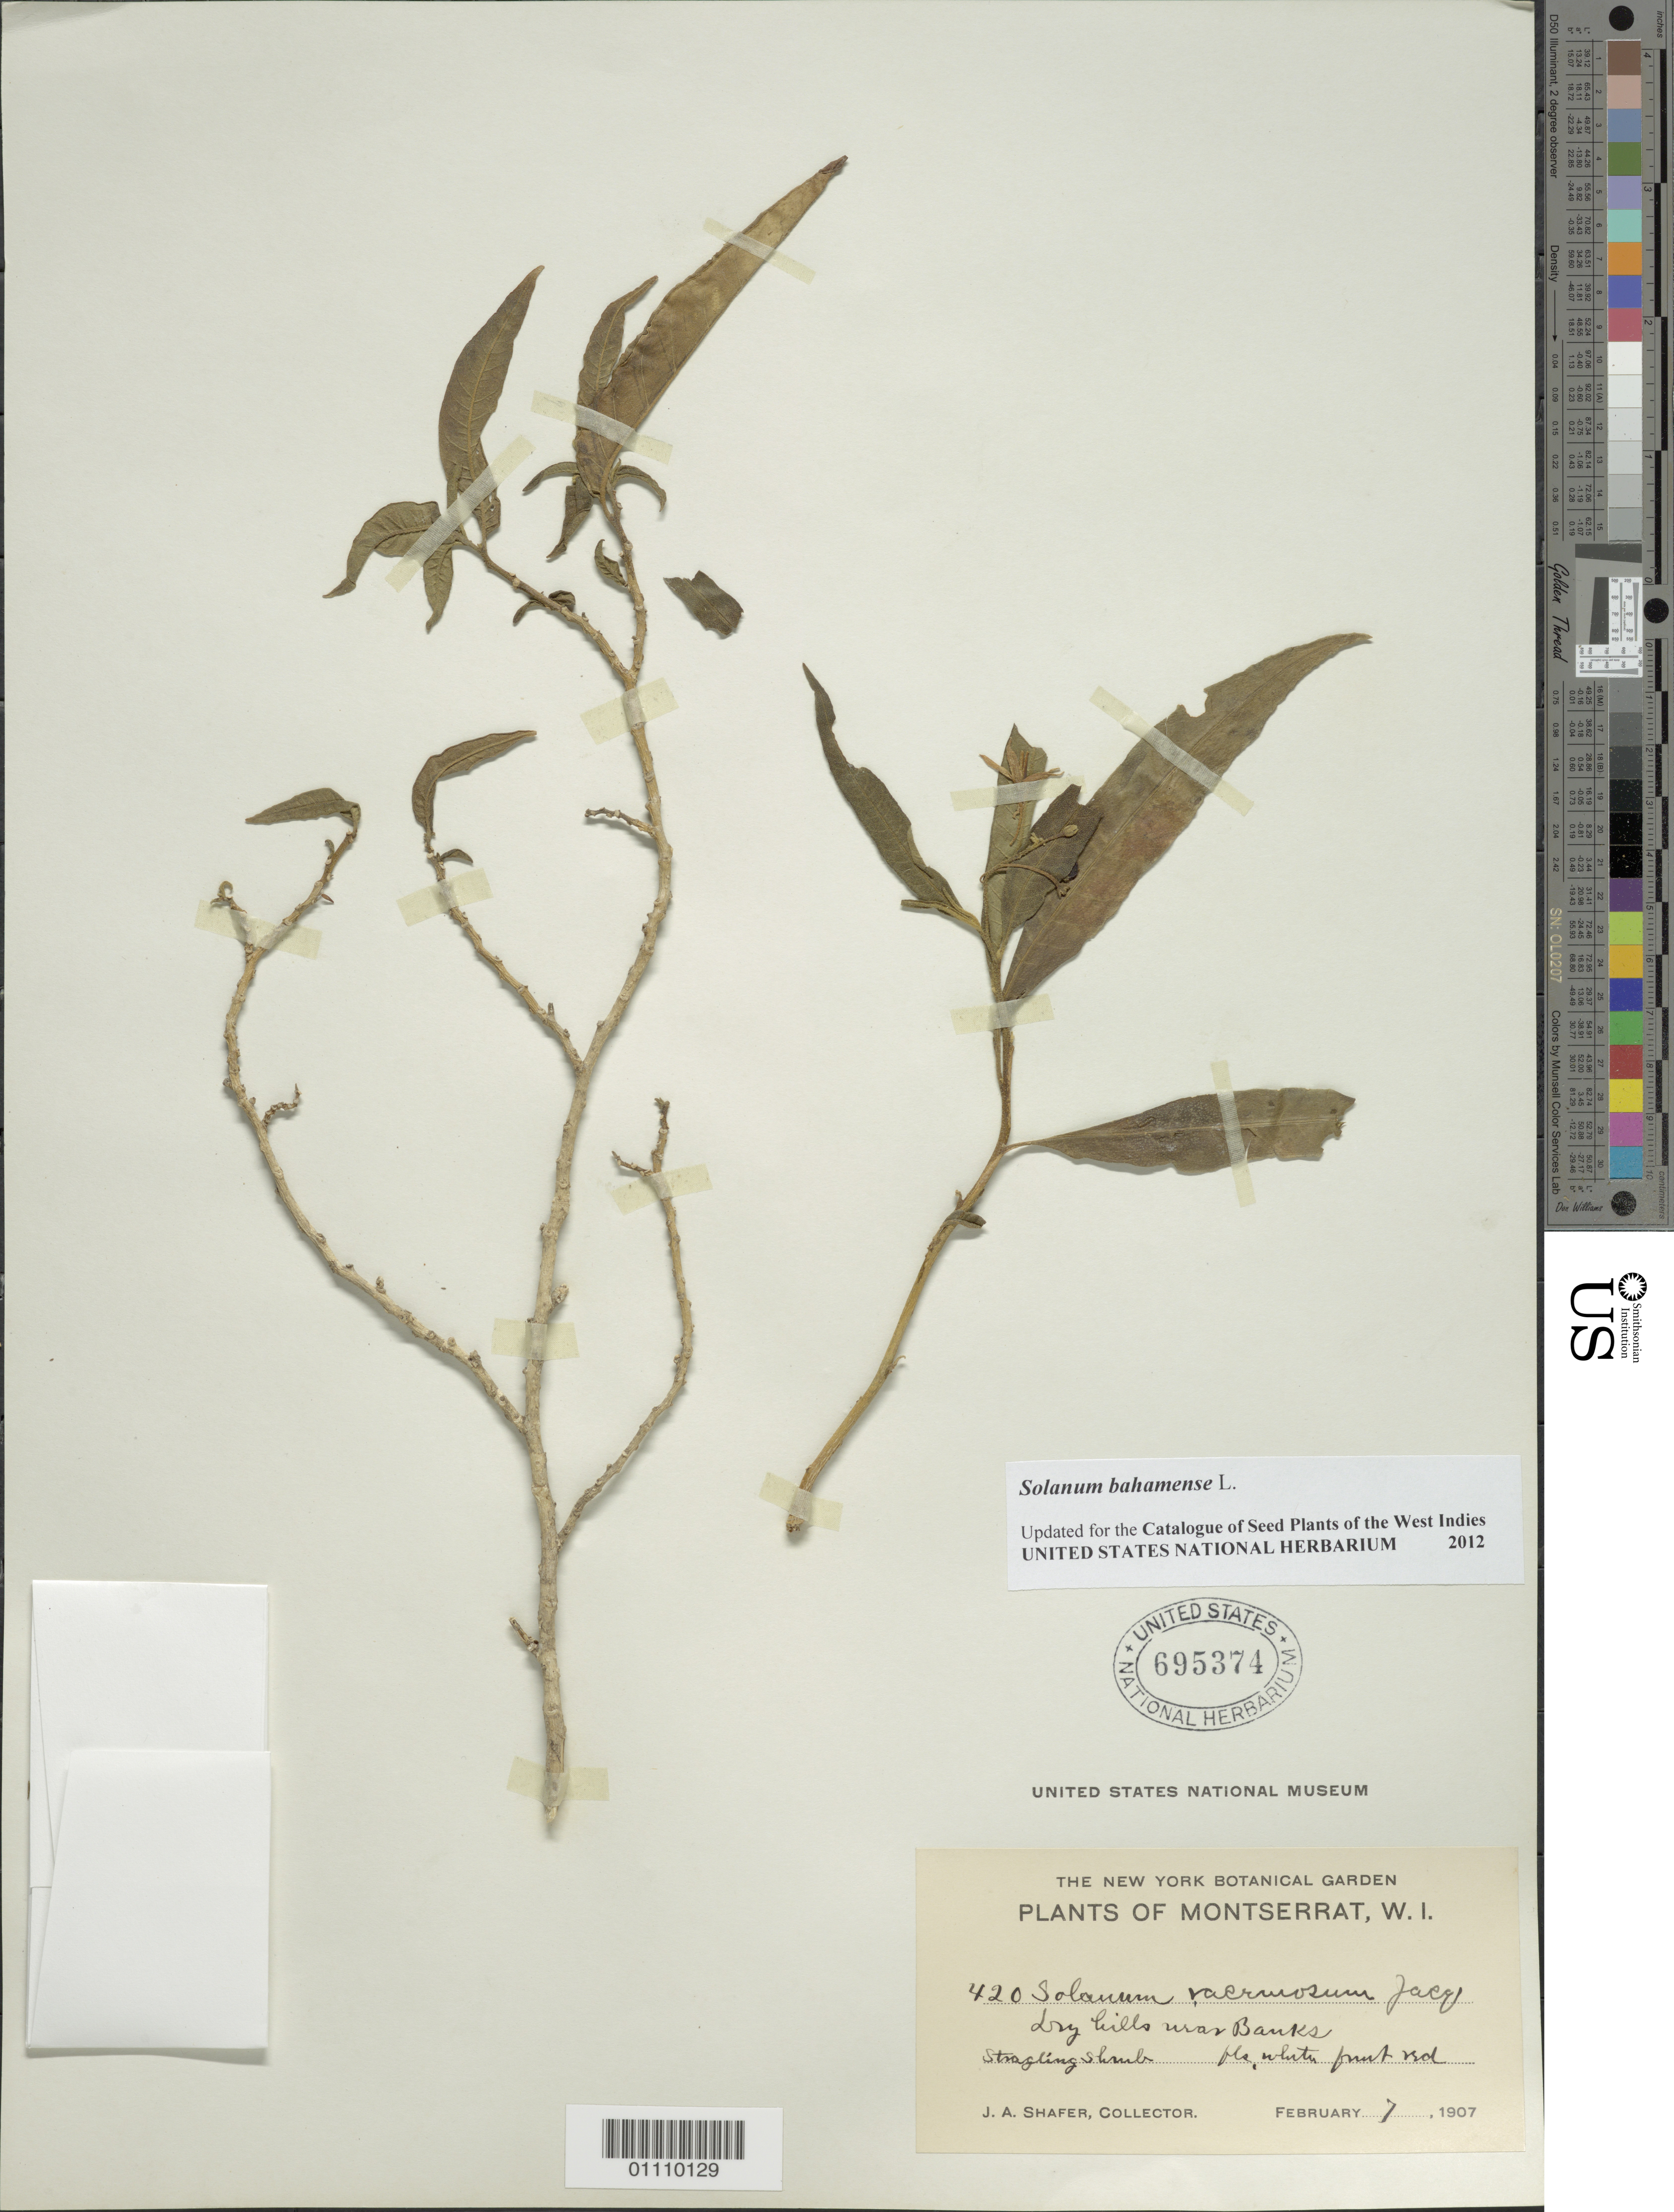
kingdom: Plantae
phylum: Tracheophyta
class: Magnoliopsida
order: Solanales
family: Solanaceae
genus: Solanum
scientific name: Solanum bahamense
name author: L.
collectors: J. A. Shafer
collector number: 420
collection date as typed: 07 Feb 1907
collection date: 1907-02-07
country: Montserrat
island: Montserrat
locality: Banks [?]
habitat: Dry hills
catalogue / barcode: US 695374